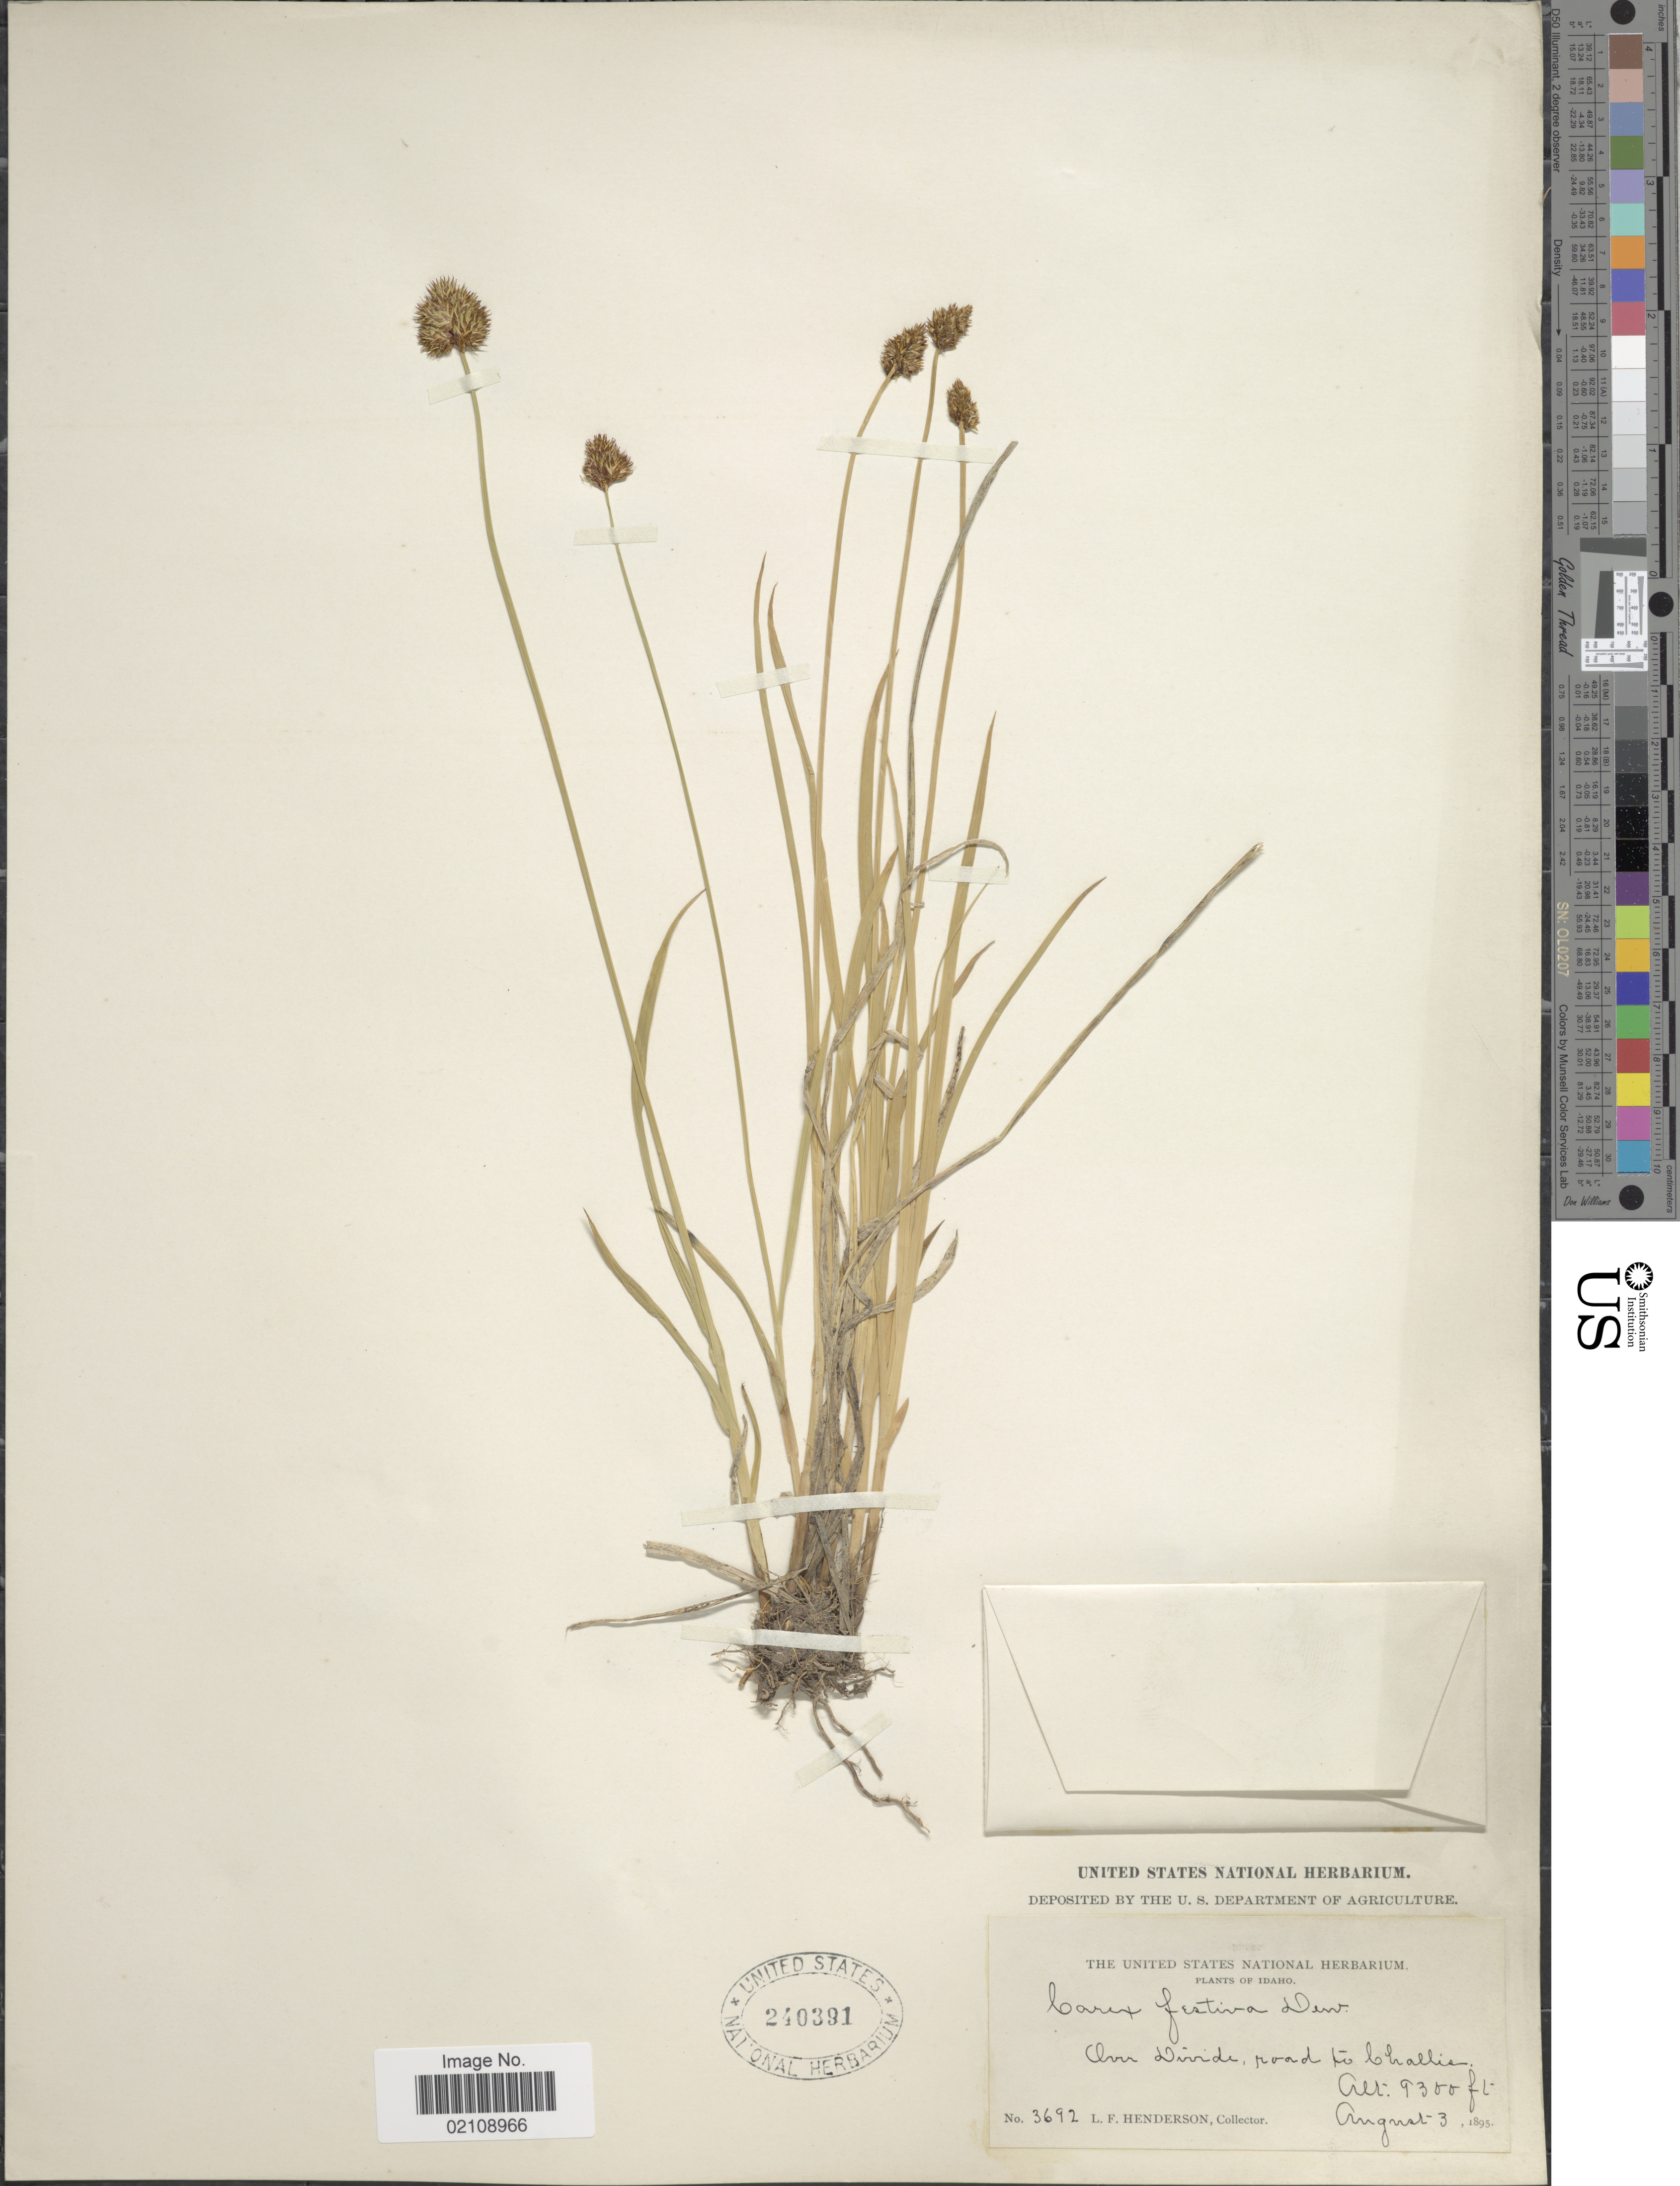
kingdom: Plantae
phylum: Tracheophyta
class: Liliopsida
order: Poales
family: Cyperaceae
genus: Carex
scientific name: Carex microptera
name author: Mack.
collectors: L. Henderson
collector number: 3692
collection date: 1895-08-03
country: United States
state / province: Idaho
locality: Over Divide, road to Challis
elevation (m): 2835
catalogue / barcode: US 240391